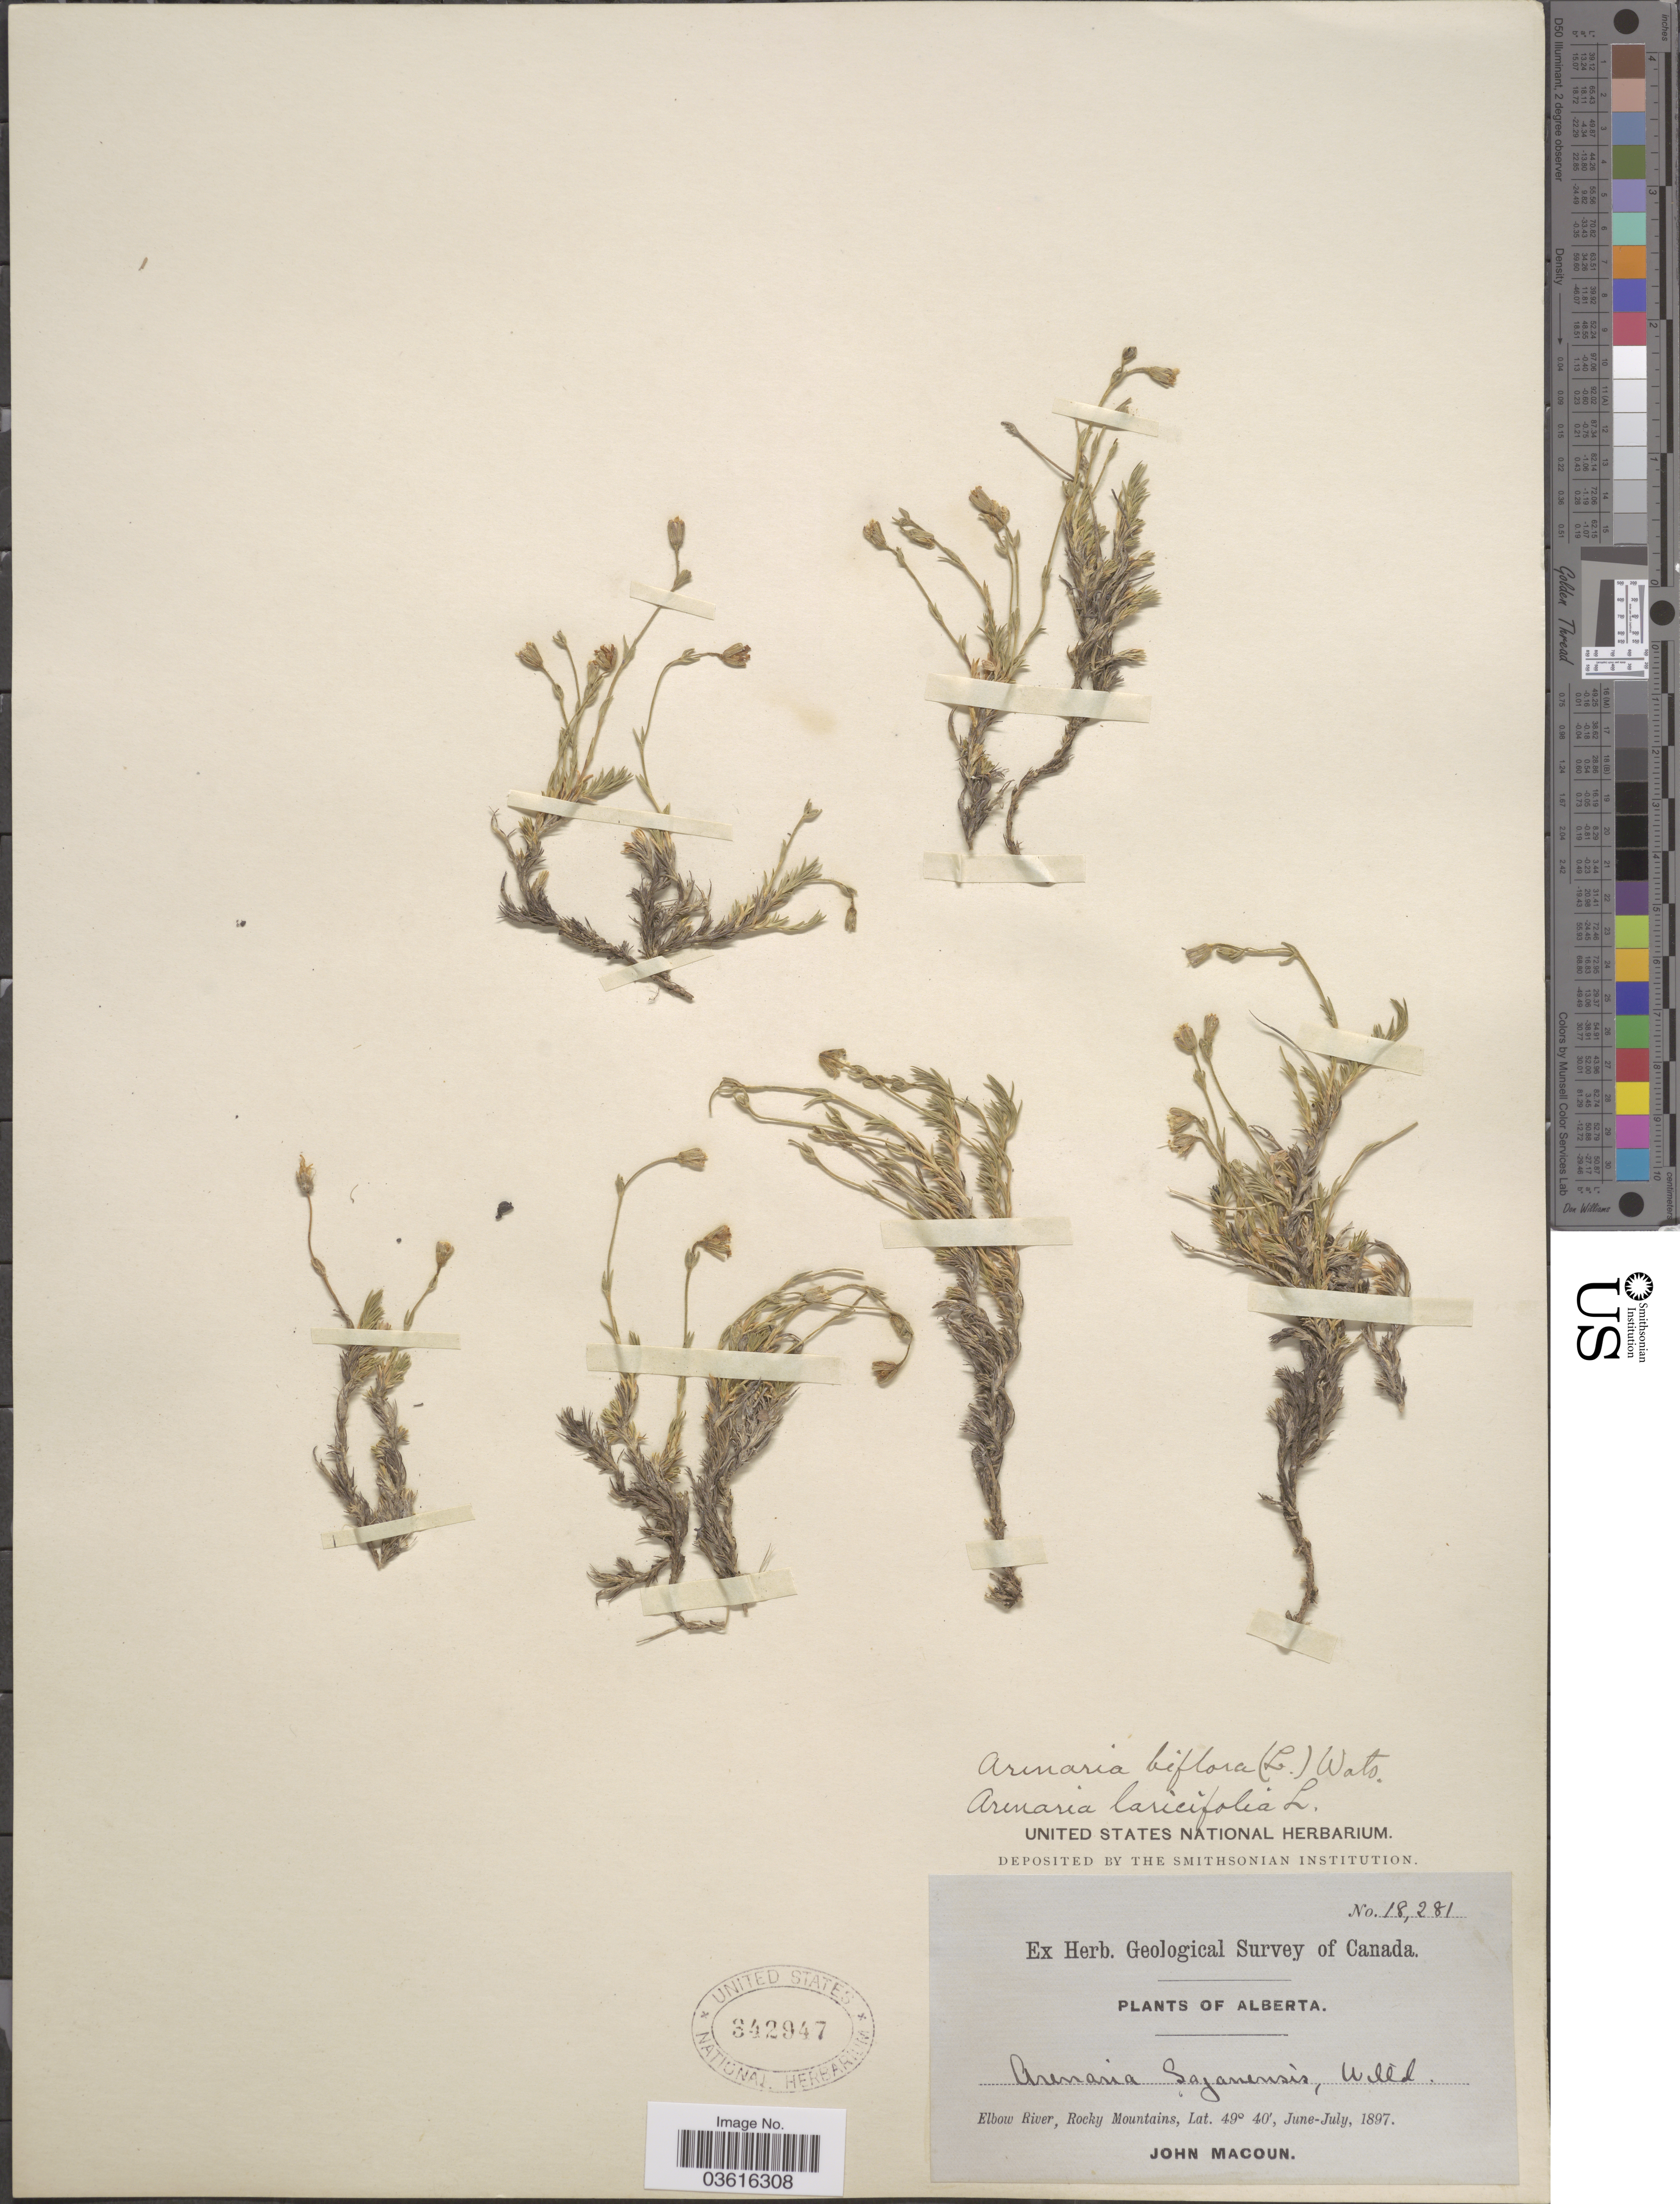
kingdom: Plantae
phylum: Tracheophyta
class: Magnoliopsida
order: Caryophyllales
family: Caryophyllaceae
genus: Cherleria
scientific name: Cherleria obtusiloba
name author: (Rydb.) A.J. Moore & Dillenb.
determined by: Strong, M. T., (US), Smithsonian Institution - National Museum of Natural History (UNITED STATES)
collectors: J. Macoun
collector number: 18281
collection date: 1897-06/1897-07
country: Canada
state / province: Alberta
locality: Elbow River, Rocky Mountains.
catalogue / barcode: US 342947